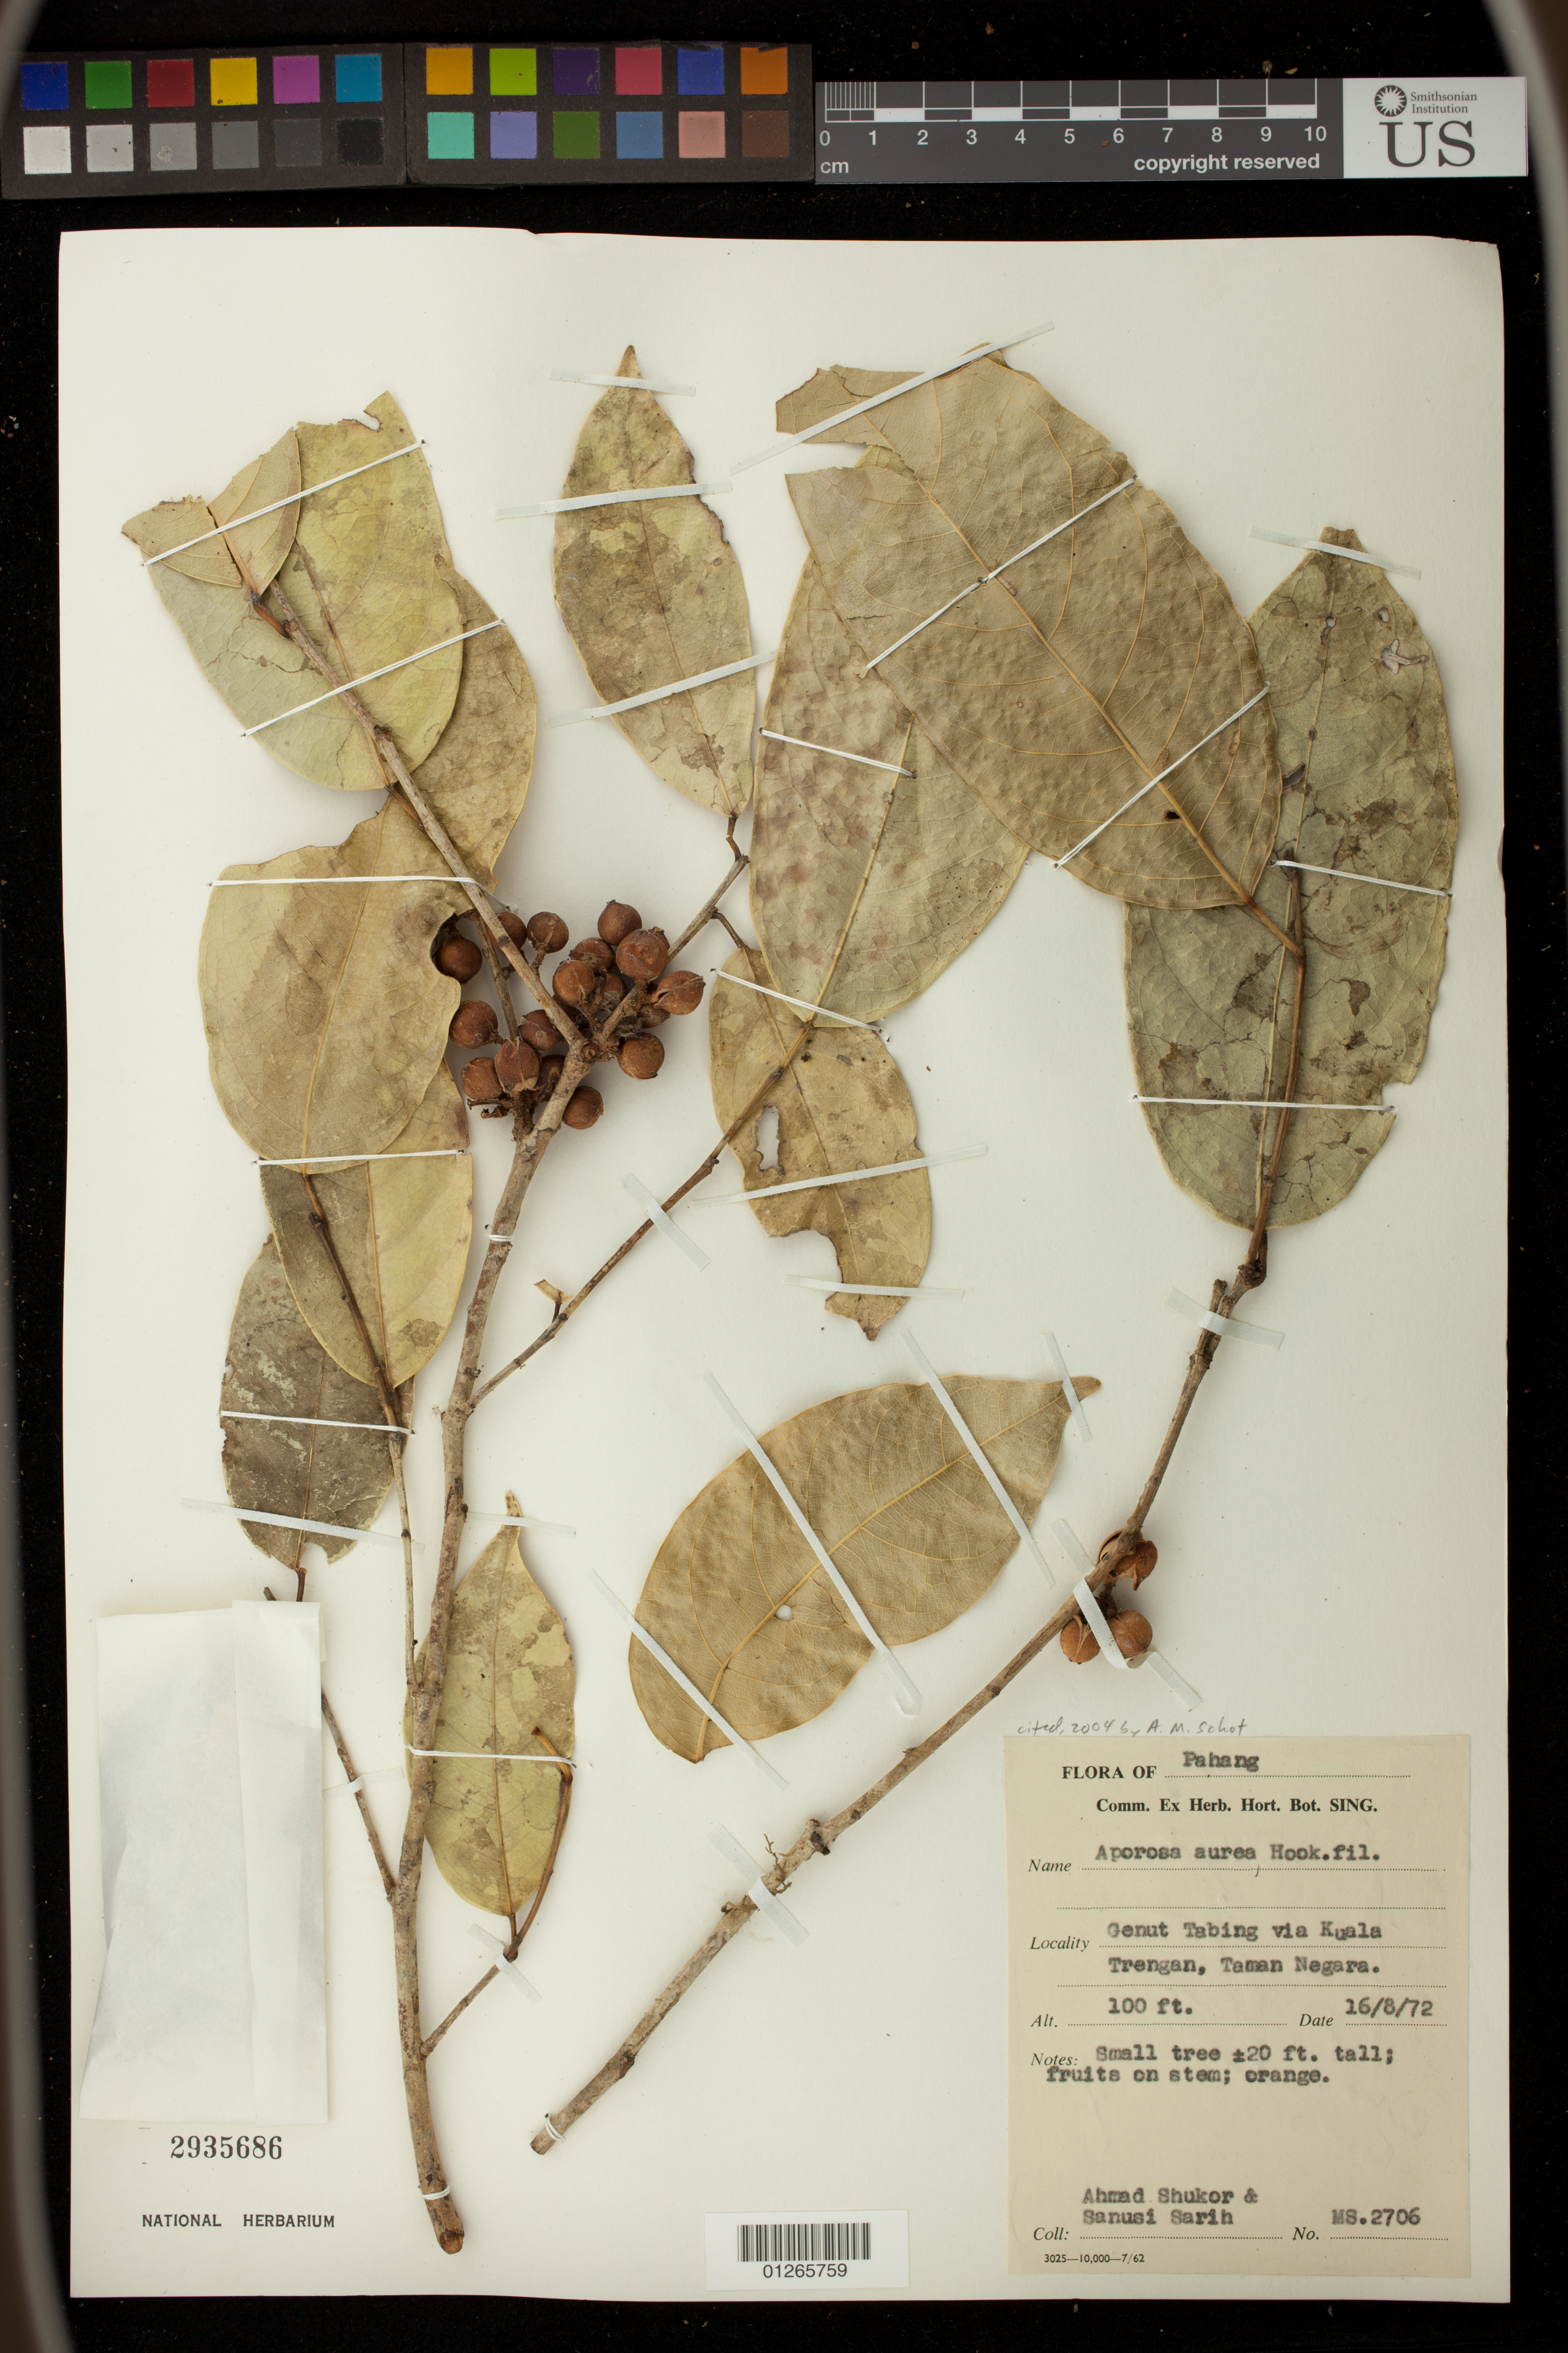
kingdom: Plantae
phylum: Tracheophyta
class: Magnoliopsida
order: Malpighiales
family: Phyllanthaceae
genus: Aporosa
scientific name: Aporosa arborea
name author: Müll. Arg.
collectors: A. Shukor & Sarih, S.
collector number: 2706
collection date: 1972-08-16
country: Malaysia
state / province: Pahang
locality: Genut Tabing via Kuala Trengan, Taman Negara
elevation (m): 30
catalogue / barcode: US 2935686